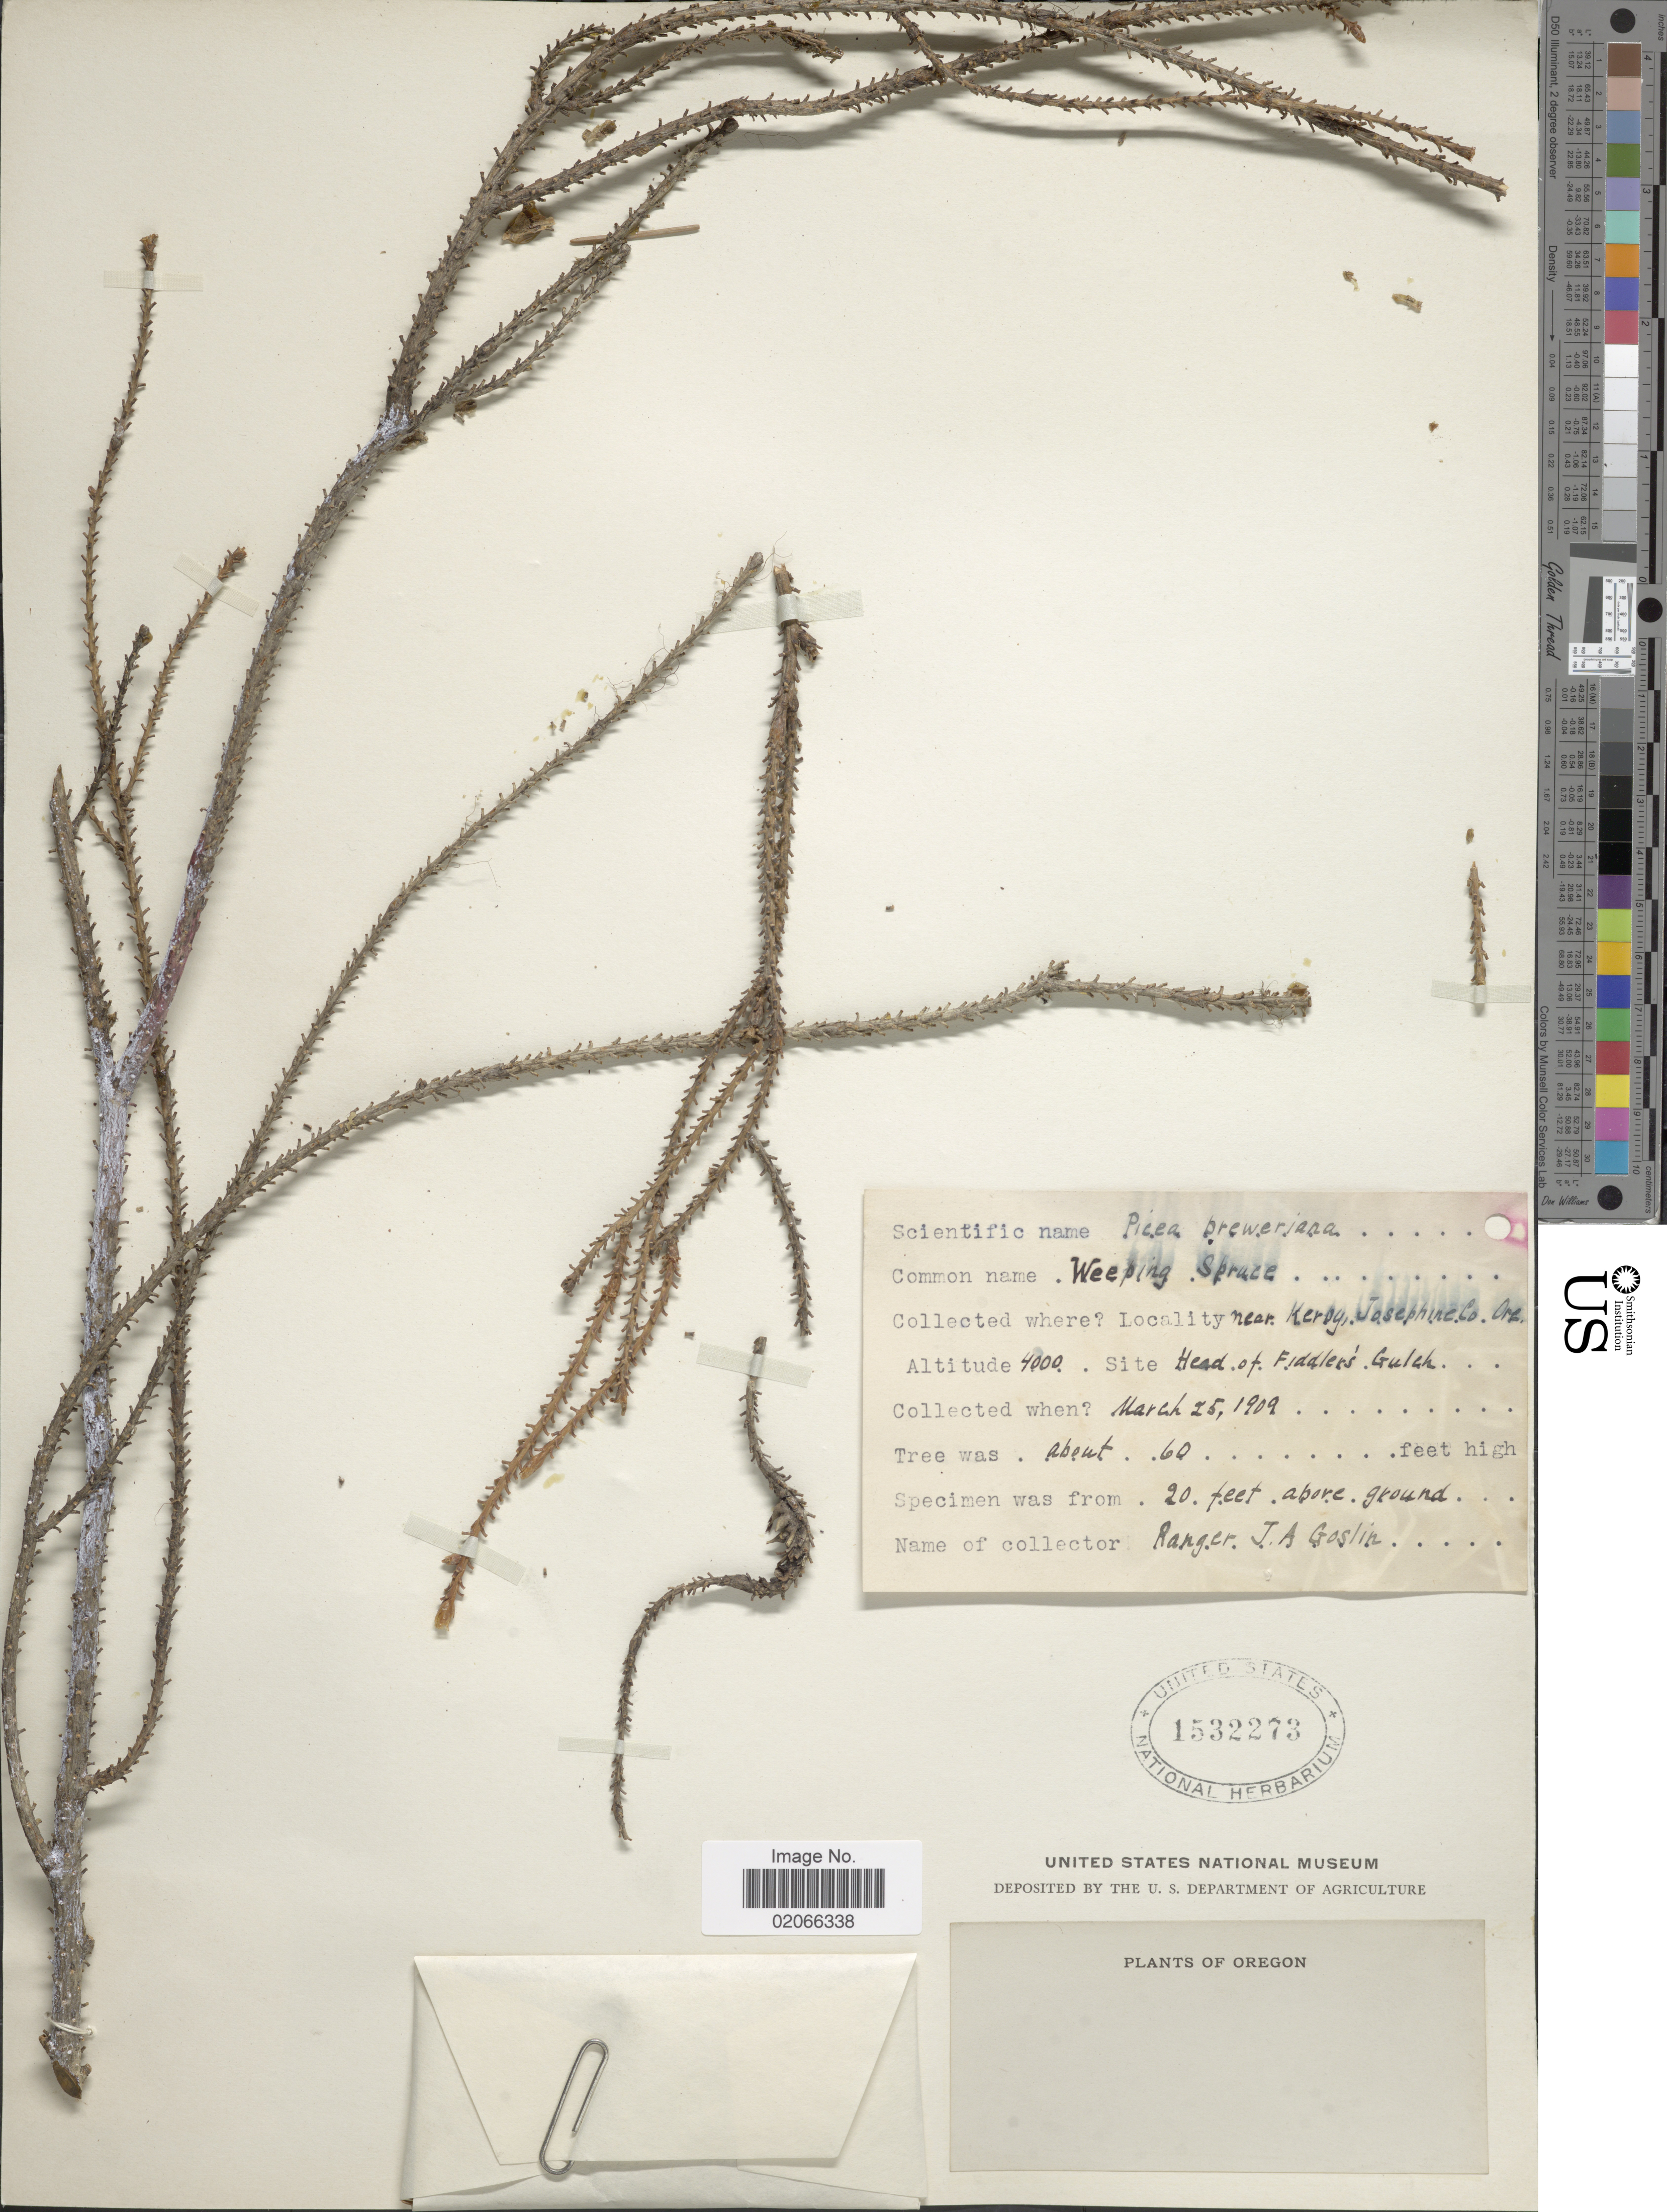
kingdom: Plantae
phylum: Tracheophyta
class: Pinopsida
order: Pinales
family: Pinaceae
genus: Picea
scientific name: Picea breweriana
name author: S. Watson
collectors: R. Goslin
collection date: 1909-03-25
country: United States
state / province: Oregon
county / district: Josephine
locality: Near Kerby, Josephine Co., head of Fiddler's Gulch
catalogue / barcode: US 1532273